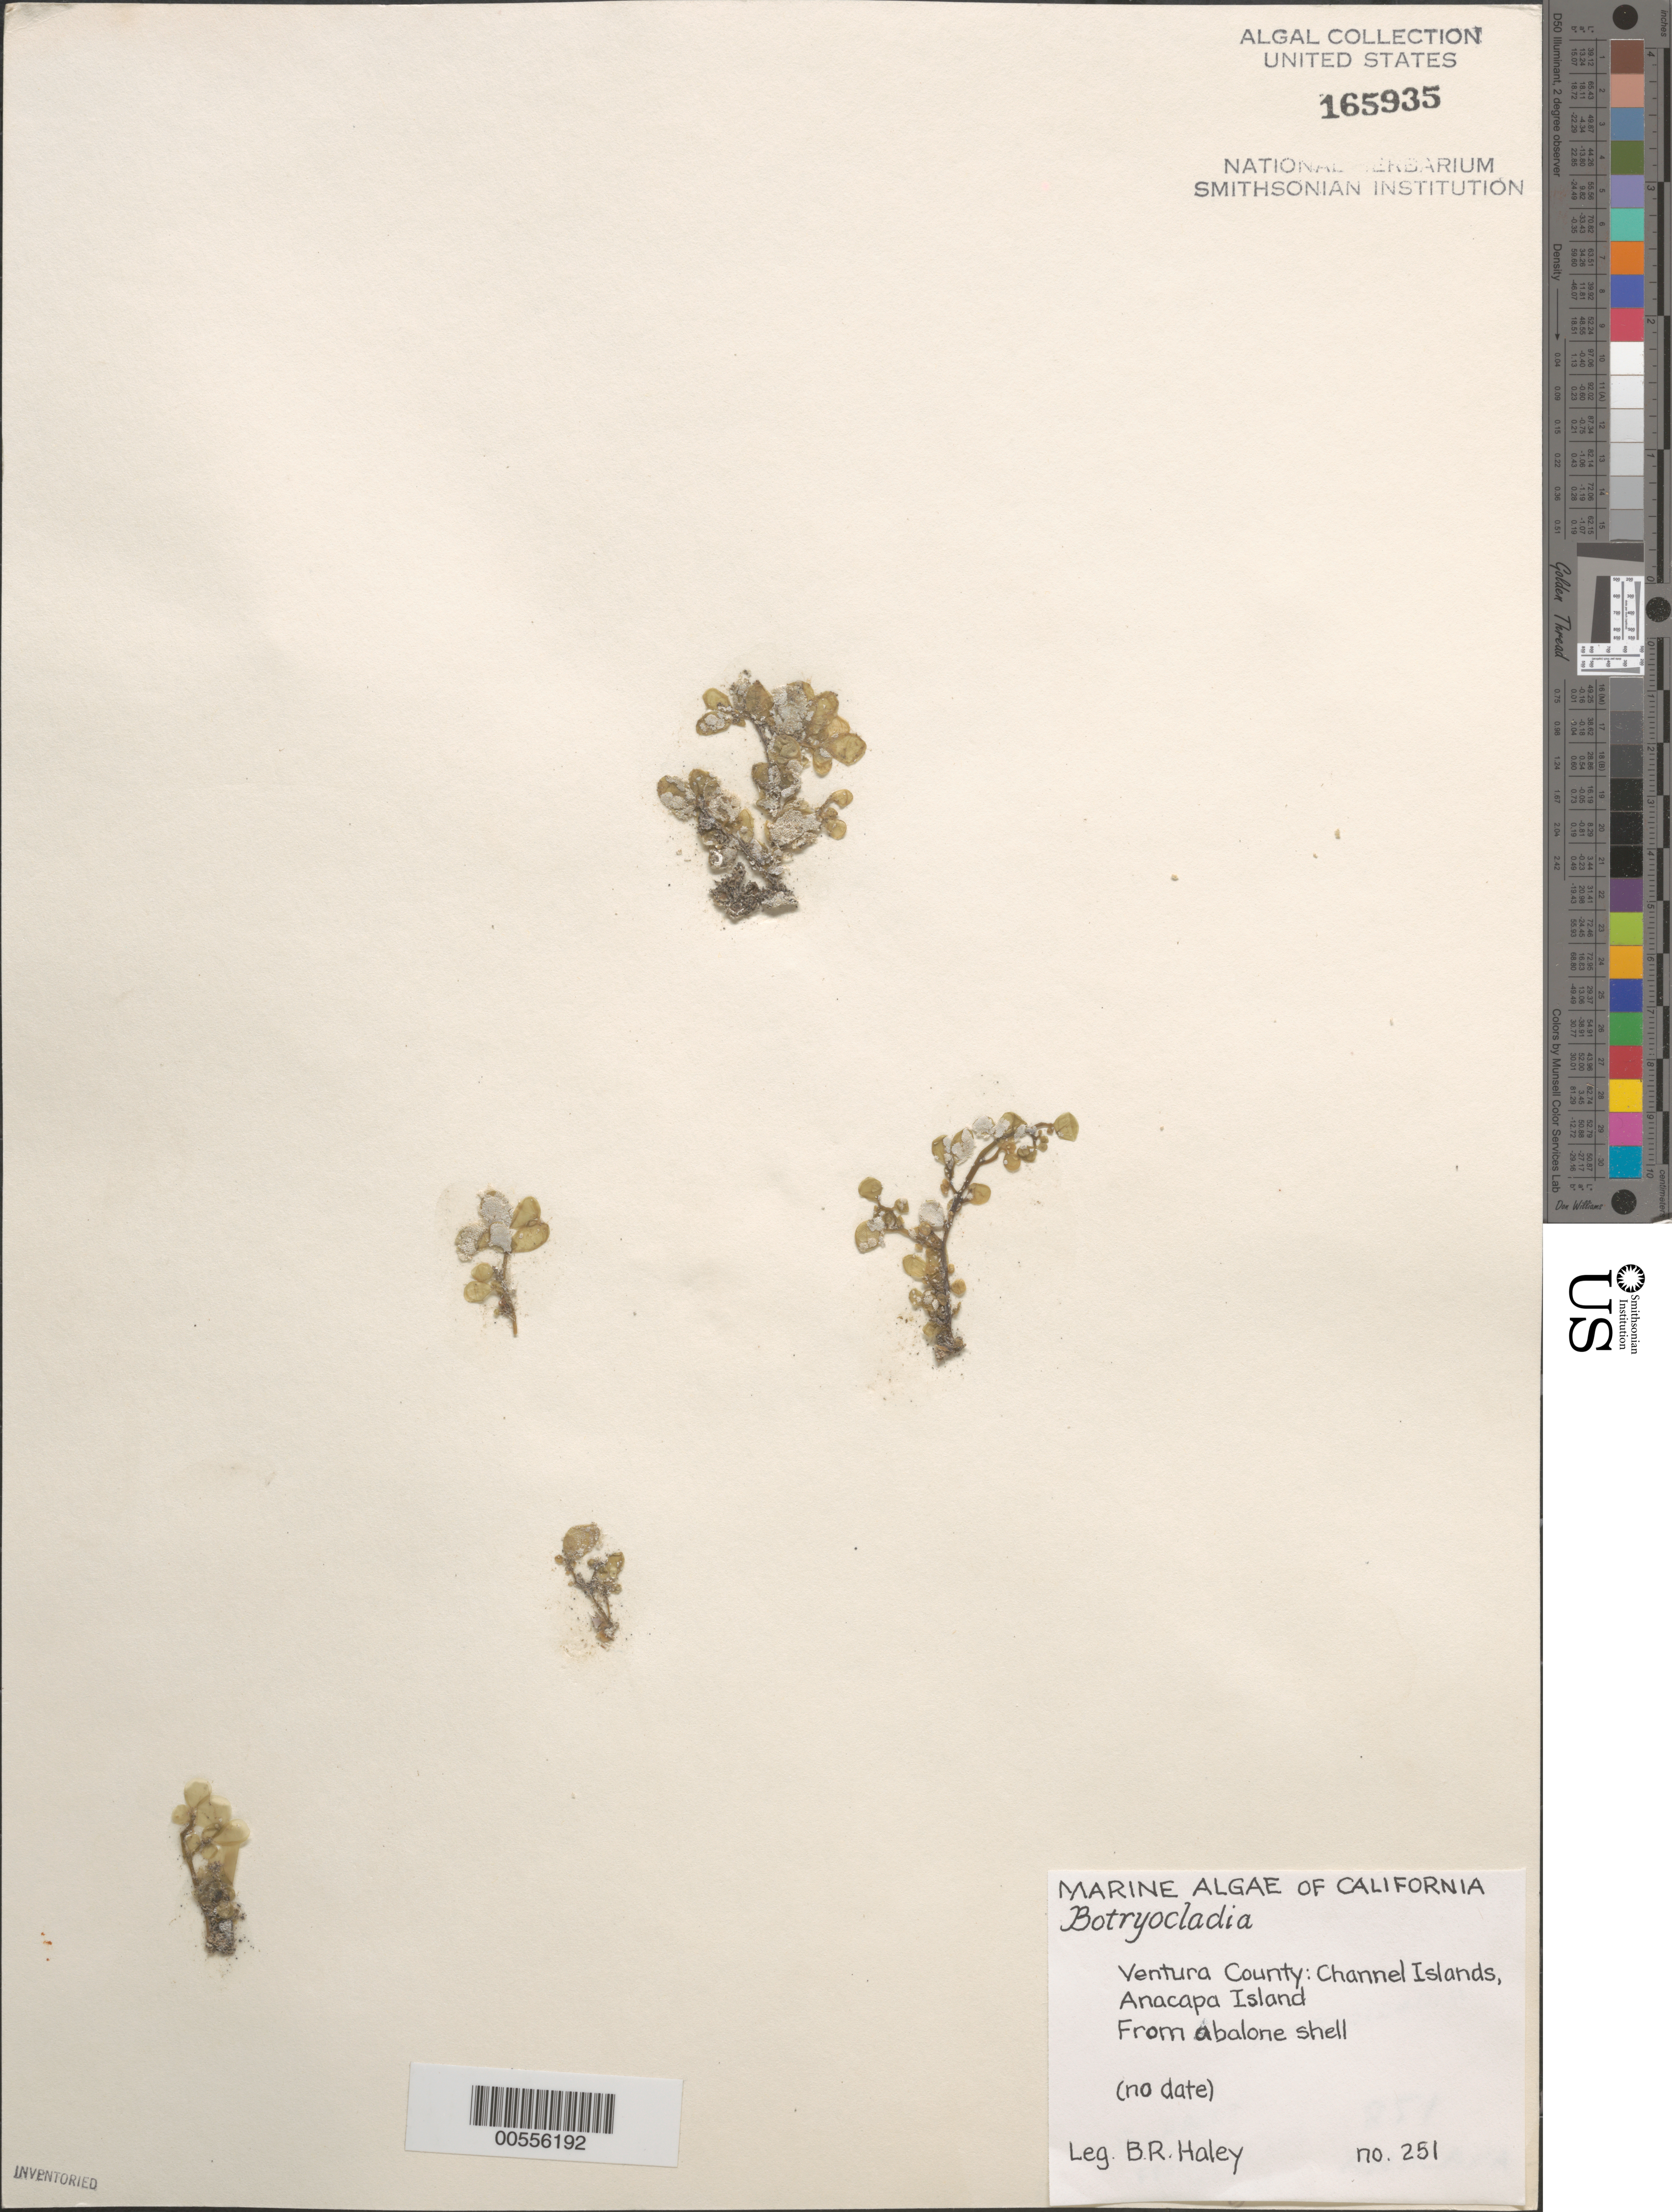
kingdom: Plantae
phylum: Rhodophyta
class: Florideophyceae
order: Rhodymeniales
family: Rhodymeniaceae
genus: Botryocladia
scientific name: Botryocladia sp.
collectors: B. Haley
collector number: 251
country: United States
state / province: California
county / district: Ventura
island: Anacapa Island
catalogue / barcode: US 165935